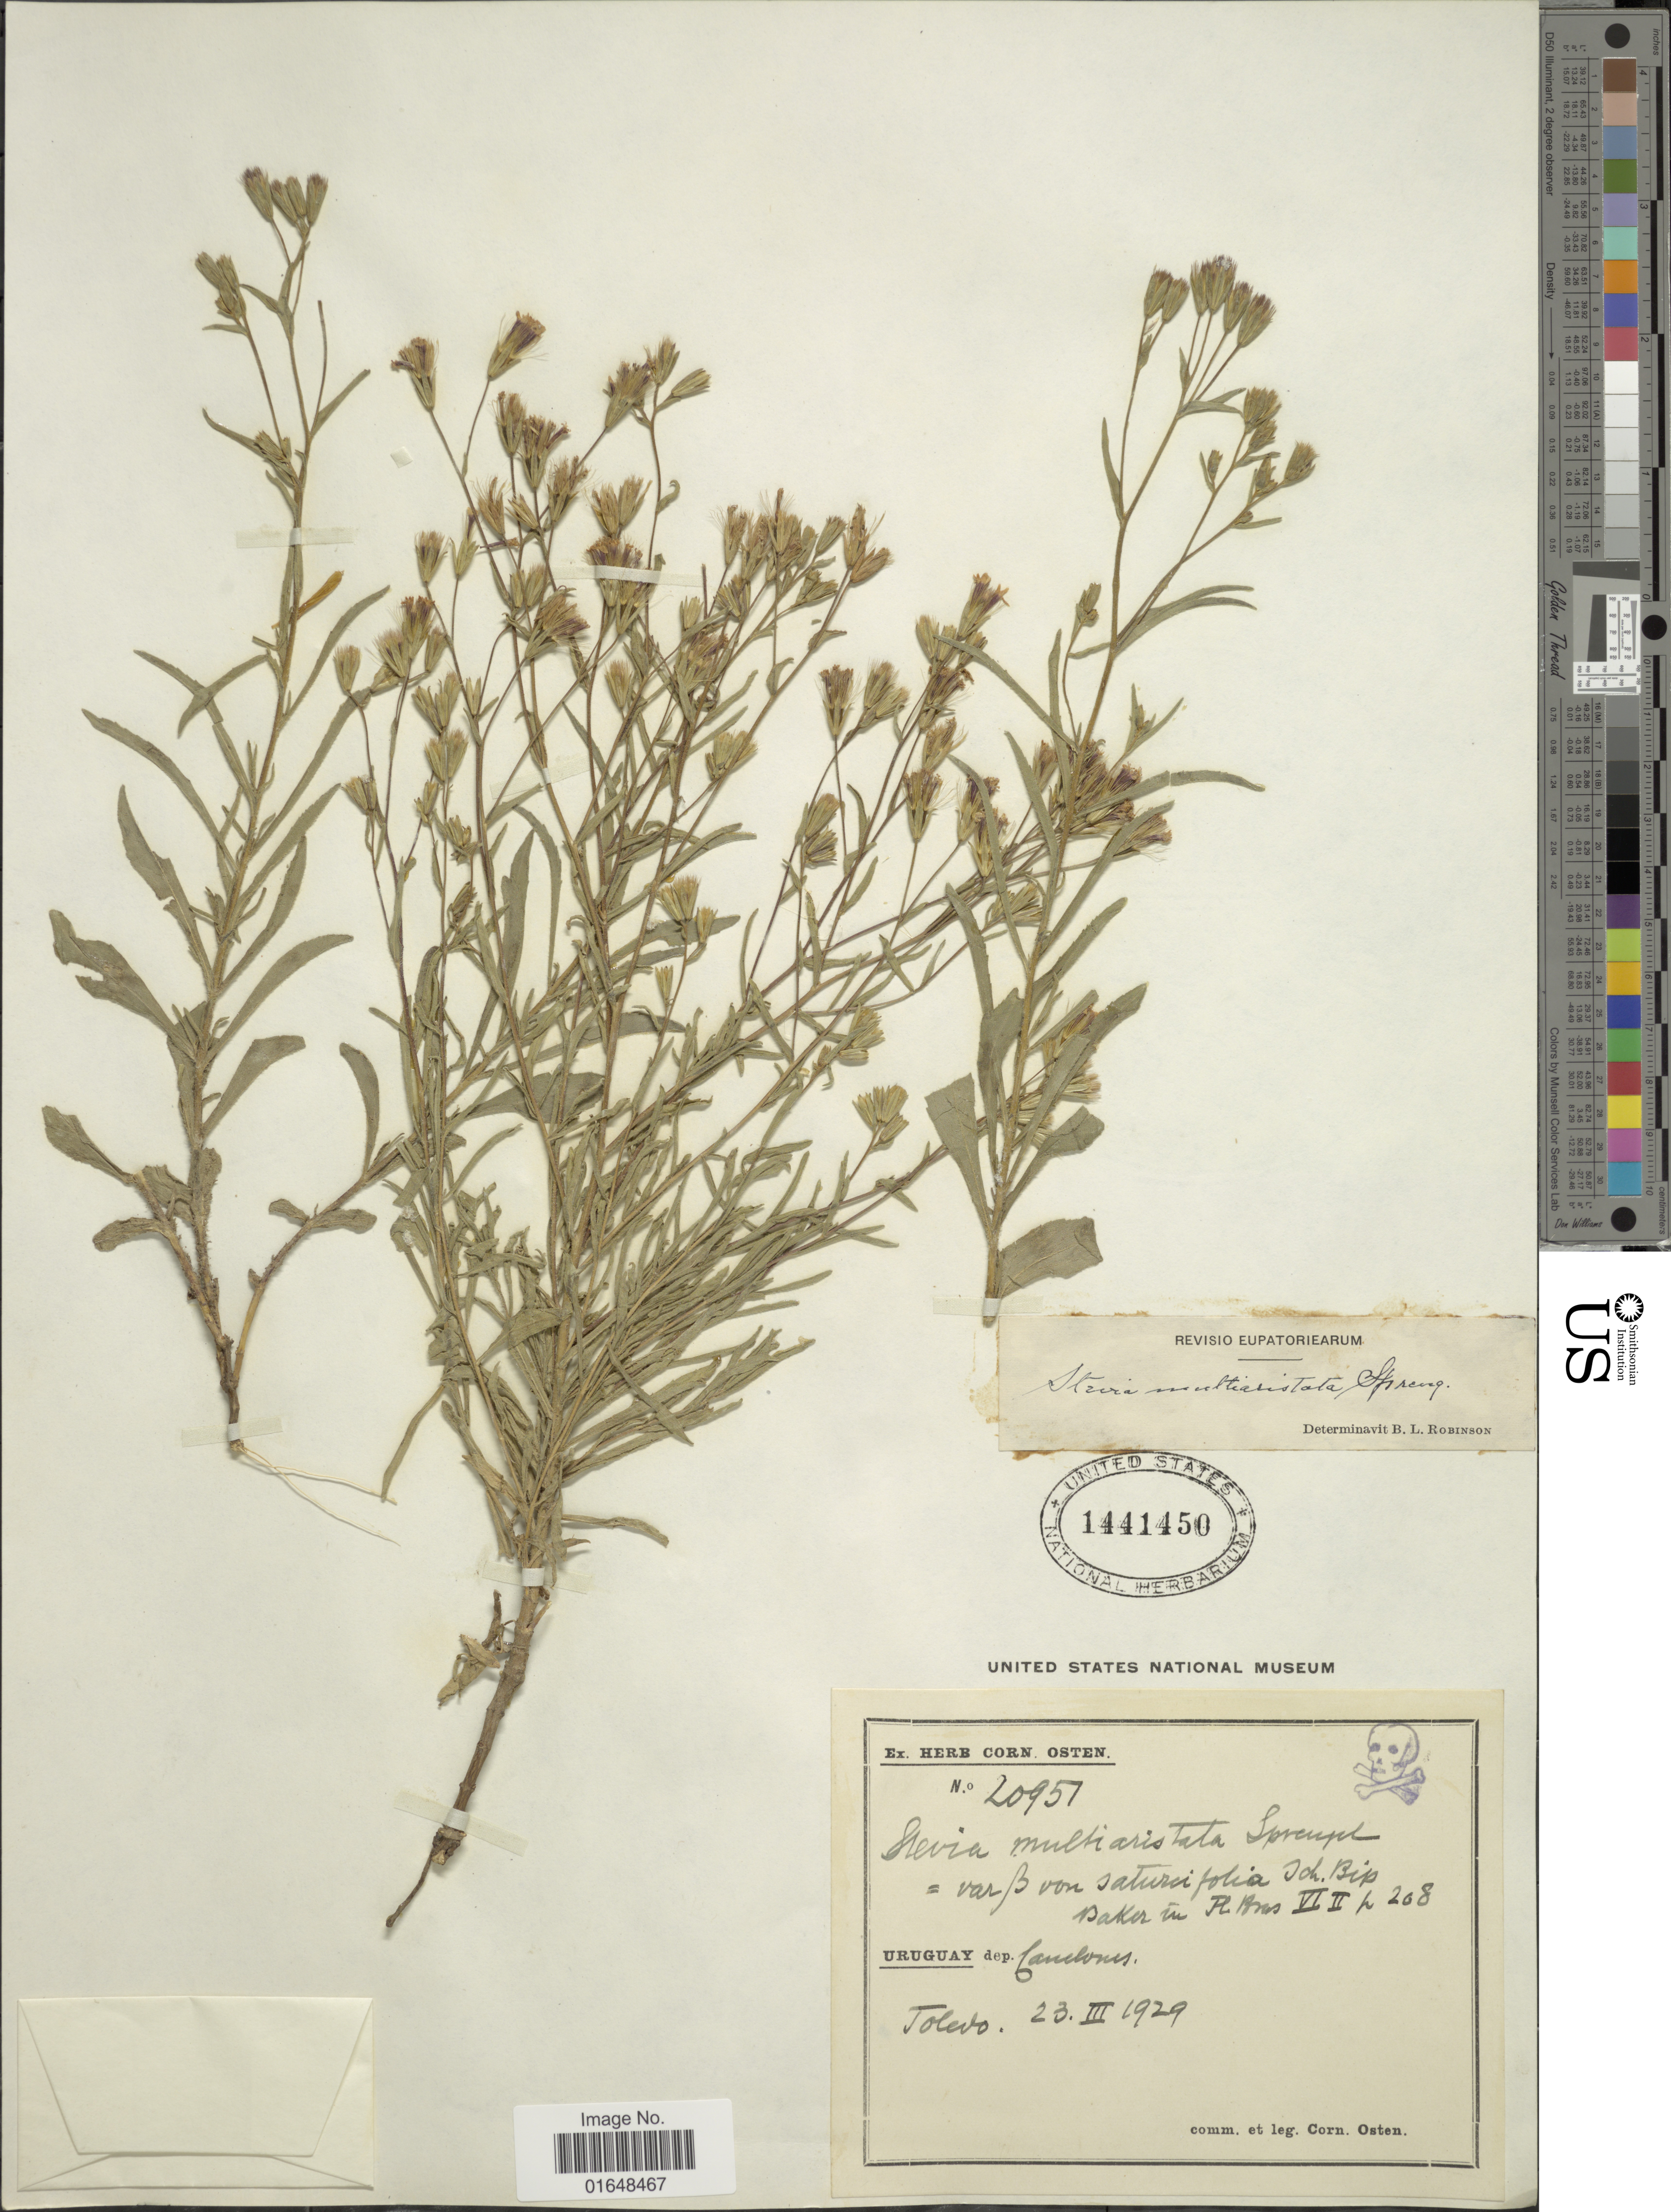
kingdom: Plantae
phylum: Tracheophyta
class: Magnoliopsida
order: Asterales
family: Asteraceae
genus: Stevia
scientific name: Stevia multiaristata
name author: Spreng.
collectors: C. Osten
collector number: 20951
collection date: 1929-03-23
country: Uruguay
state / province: Canelones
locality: Uruguay dep. Canelones. Toledo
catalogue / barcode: US 1441450